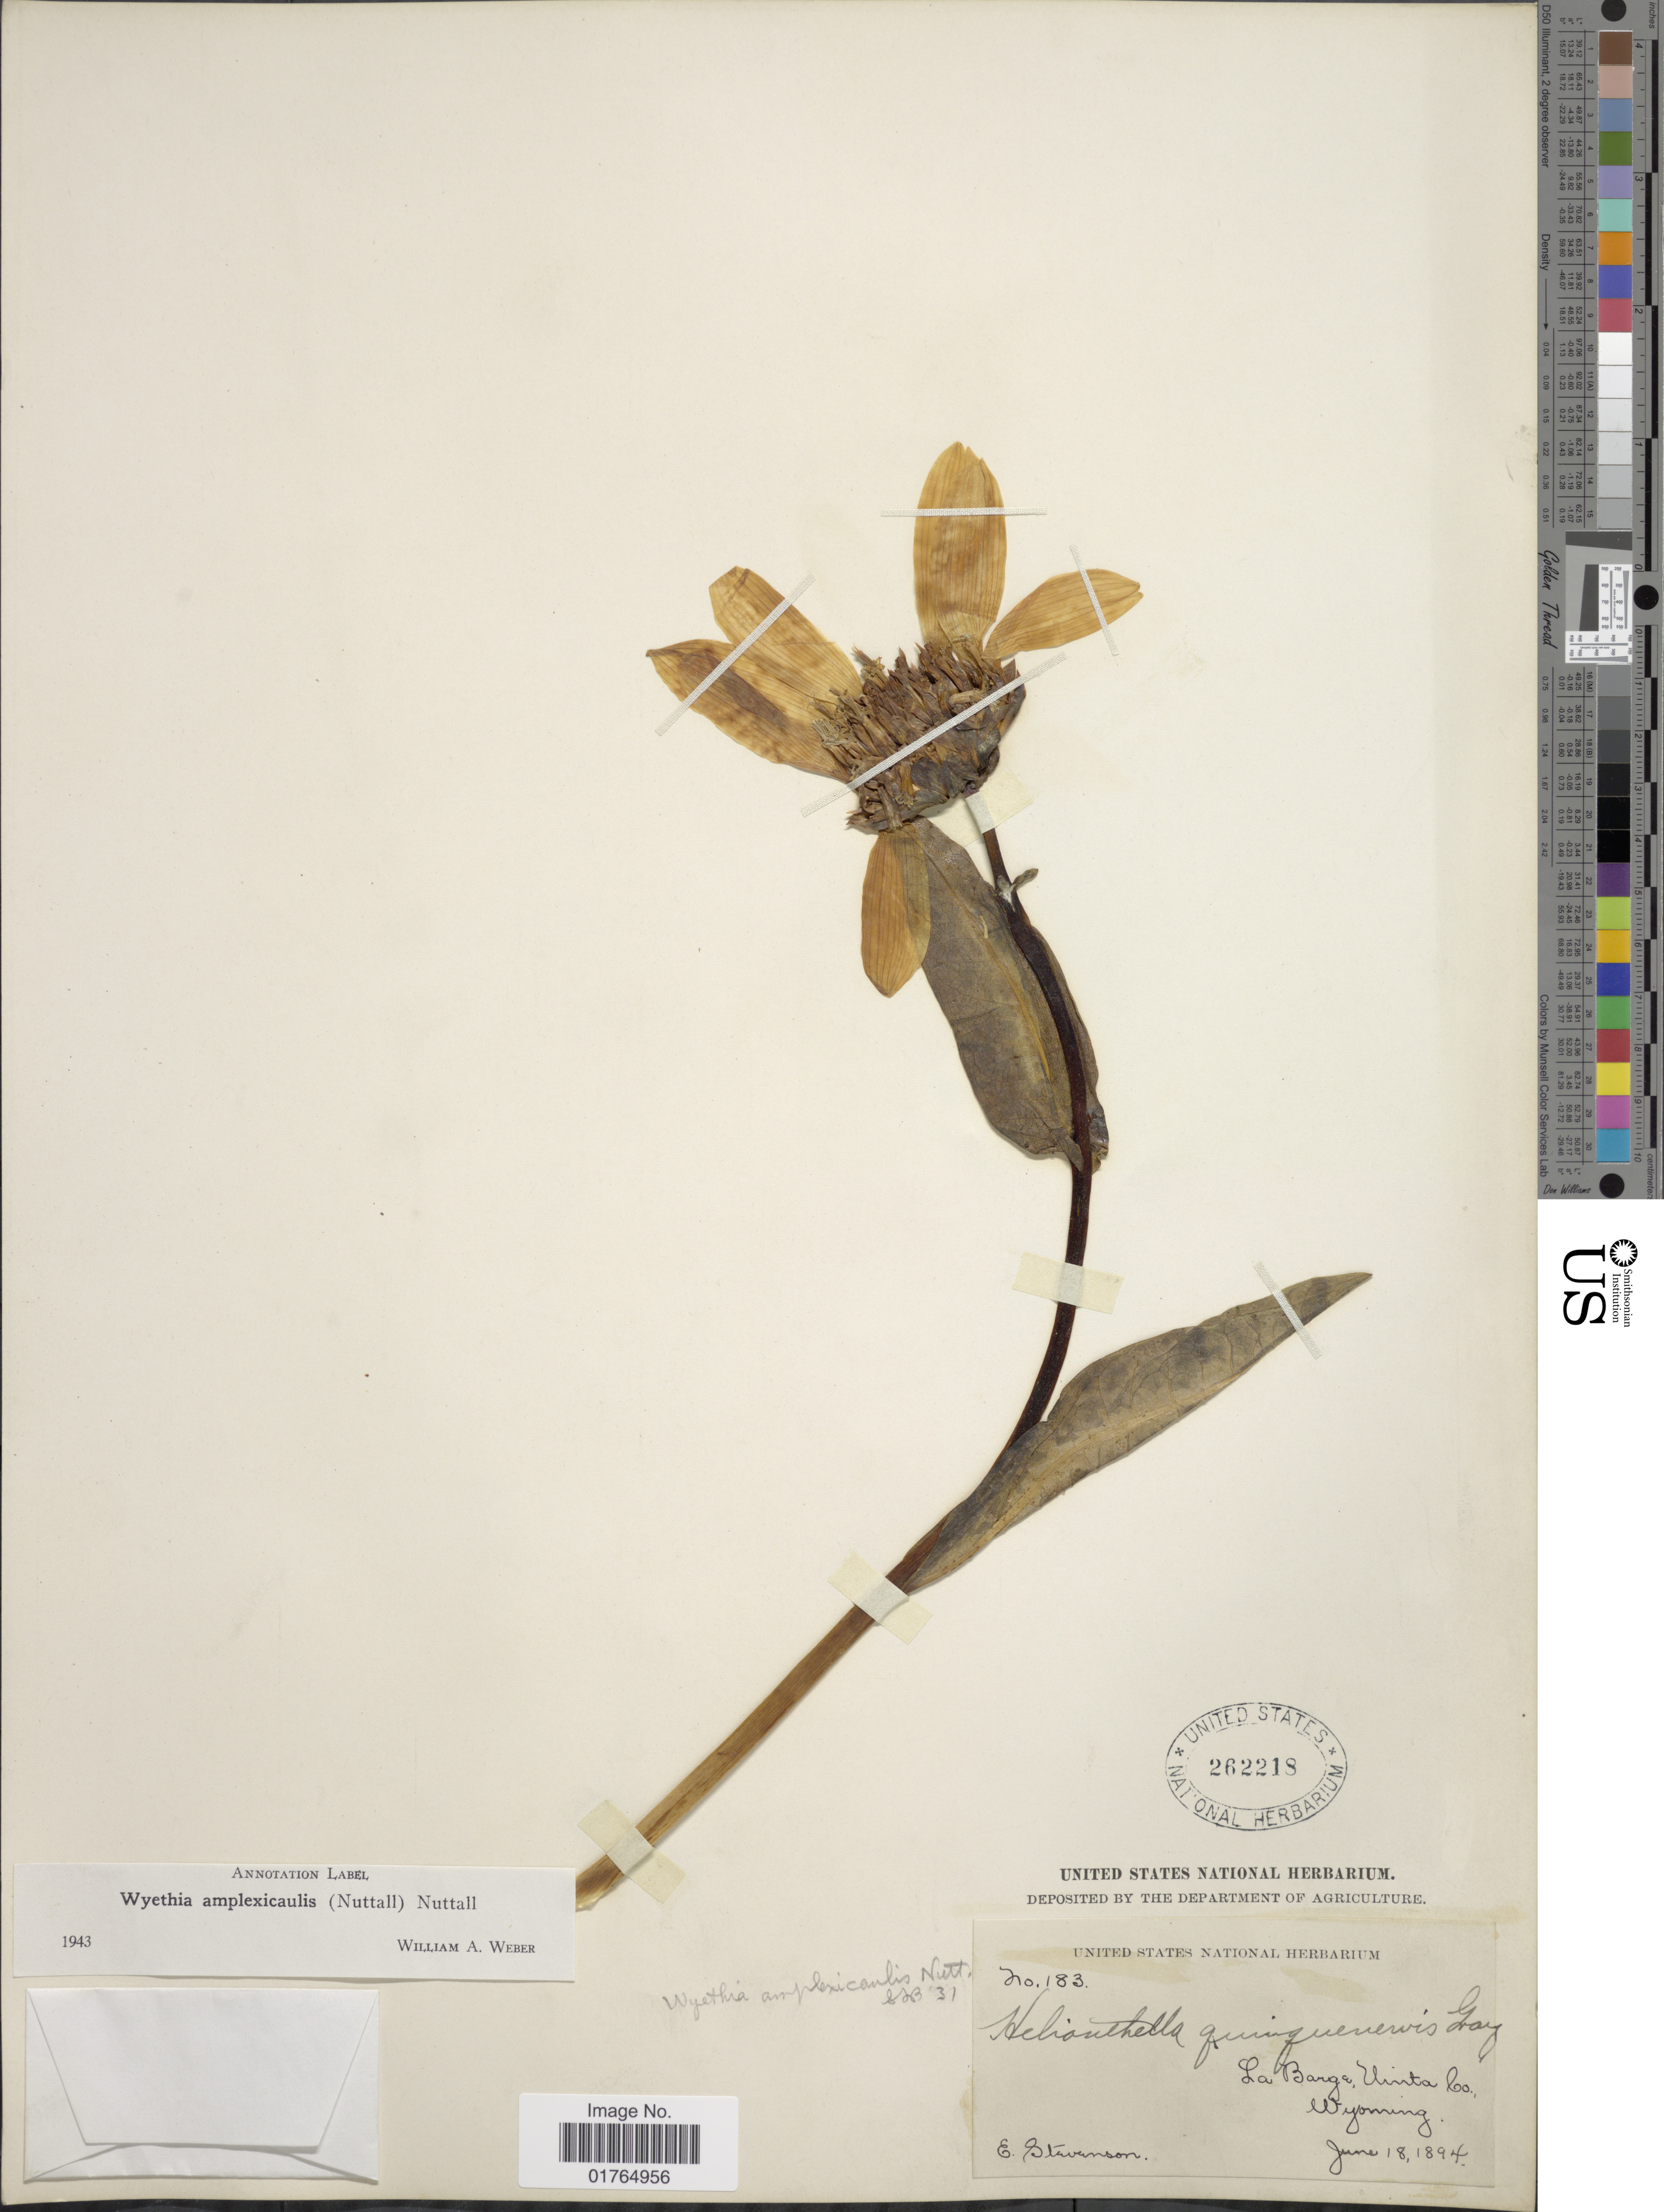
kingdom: Plantae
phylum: Tracheophyta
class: Magnoliopsida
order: Asterales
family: Asteraceae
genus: Wyethia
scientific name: Wyethia amplexicaulis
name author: Nutt.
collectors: E. Stevenson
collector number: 183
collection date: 1894-06-18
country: United States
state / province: Wyoming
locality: La Barge, Uinta Co.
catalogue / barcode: US 262218